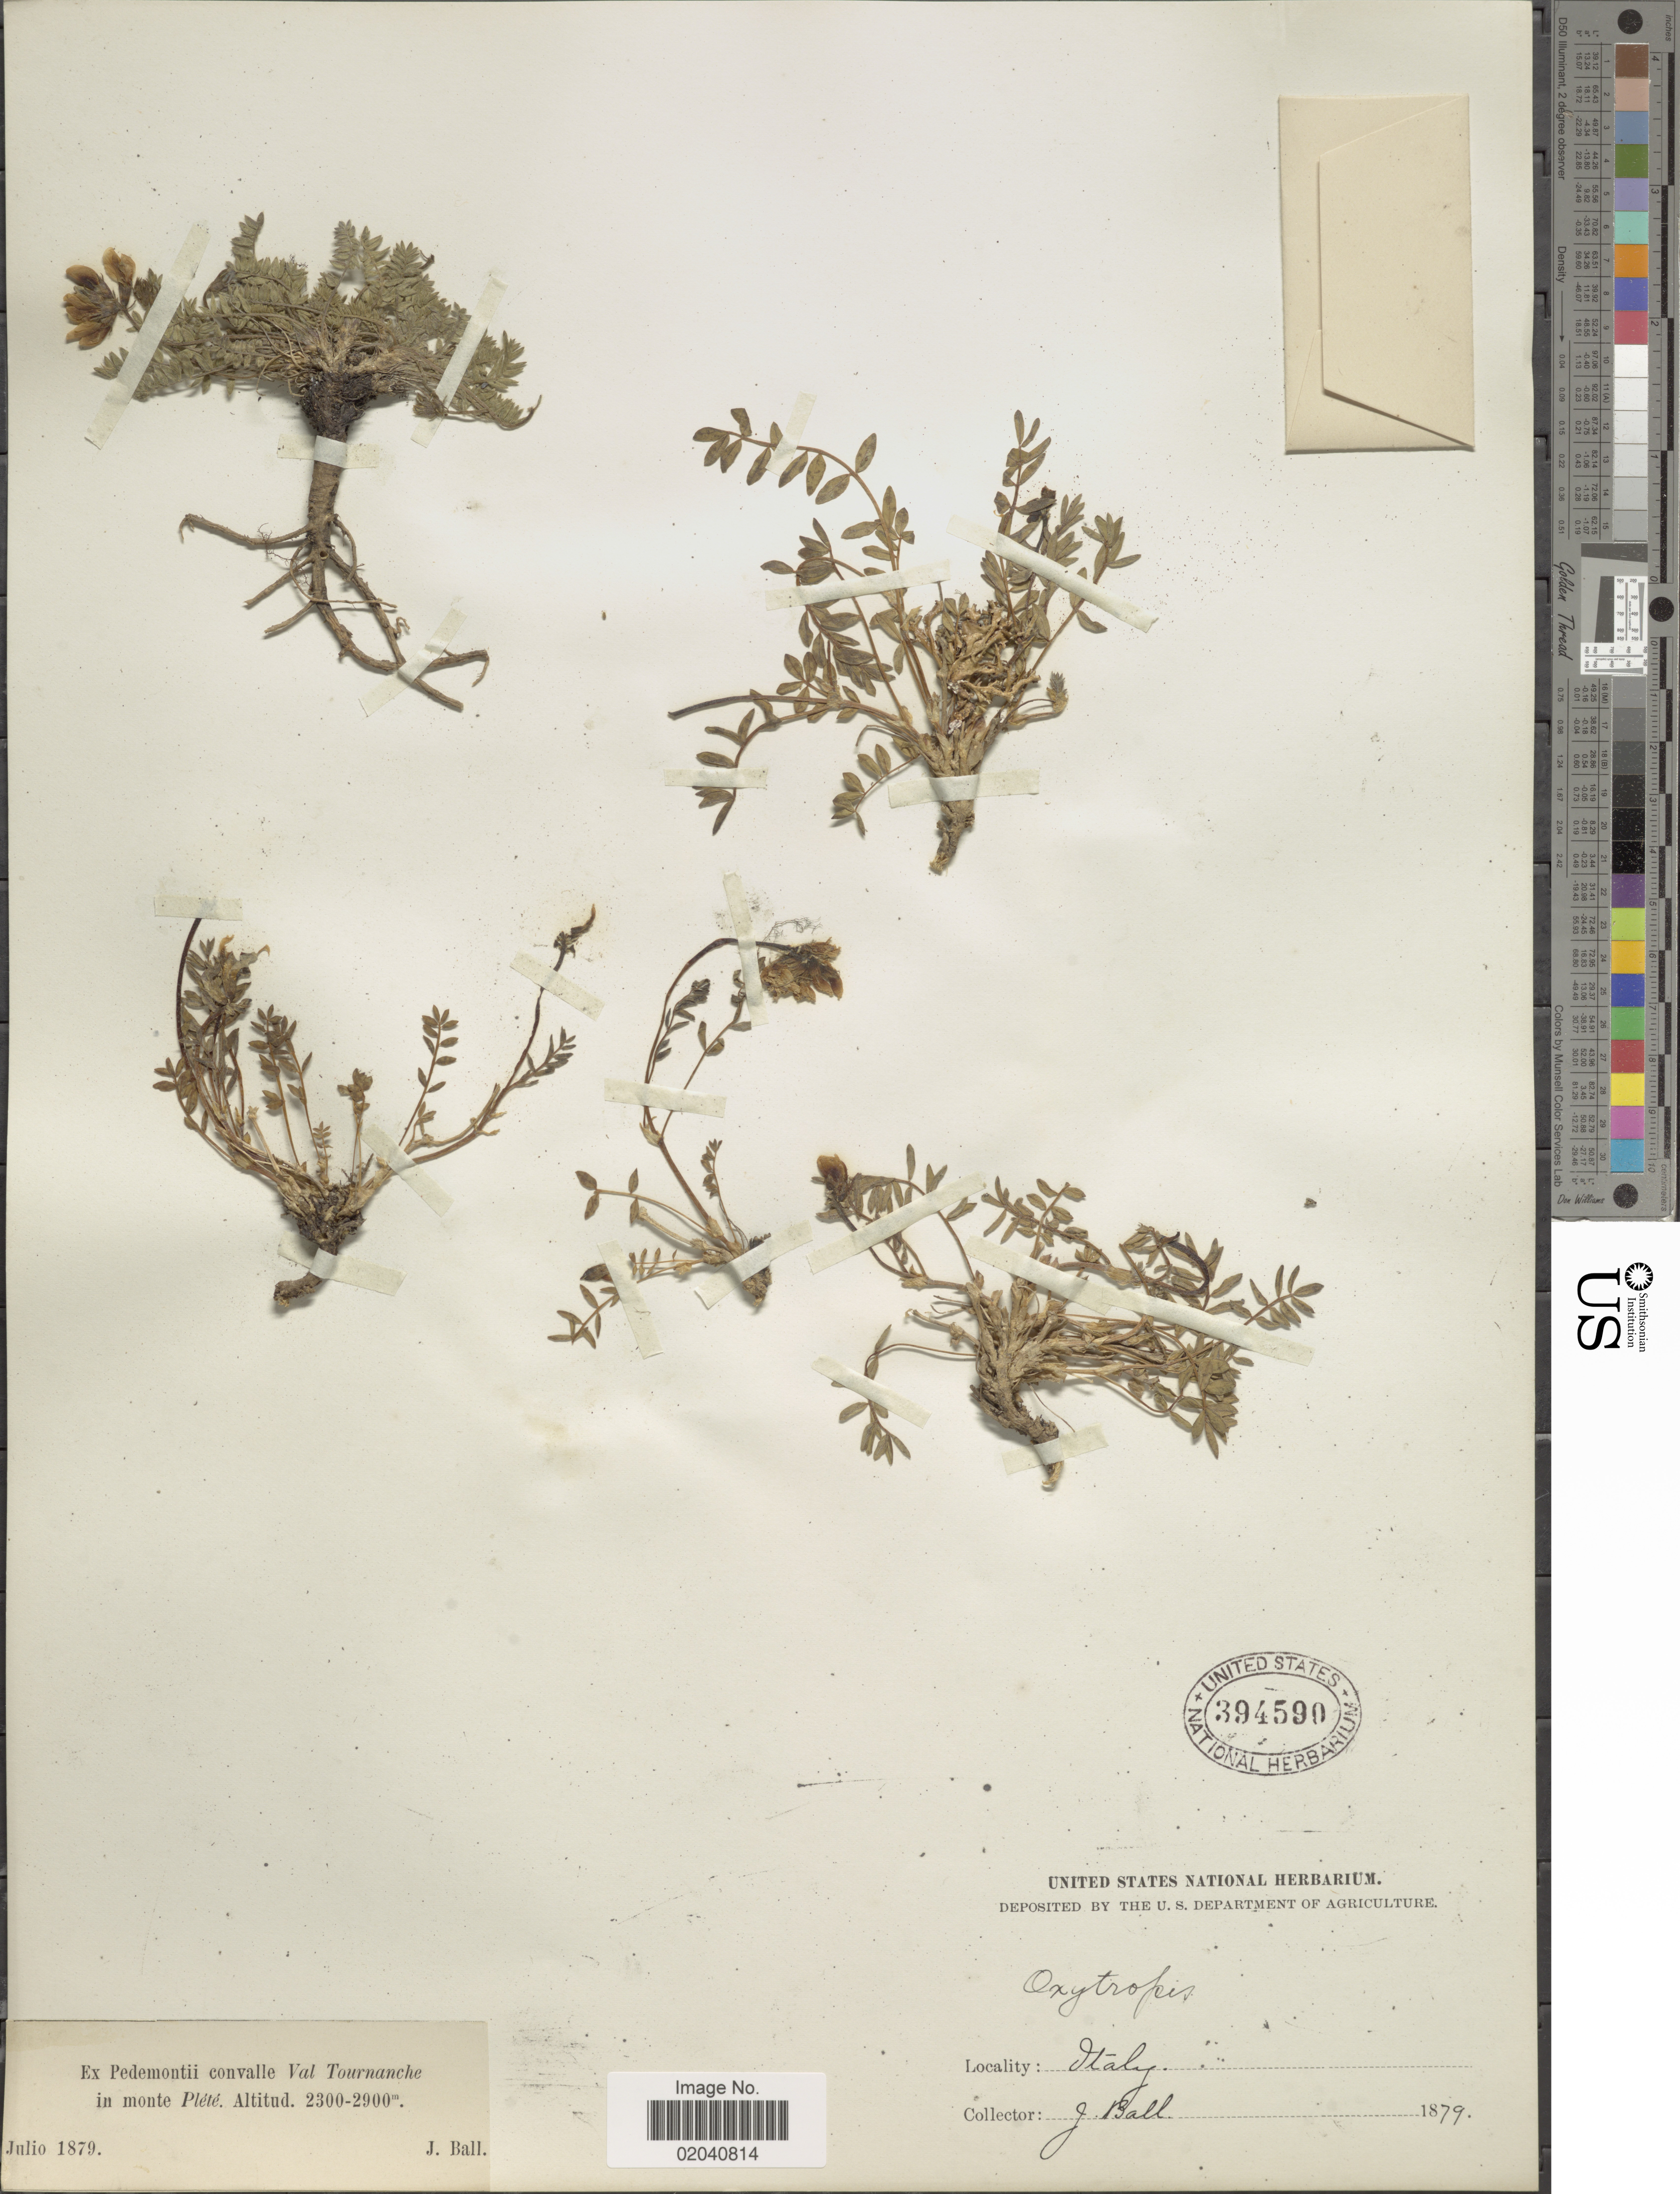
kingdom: Plantae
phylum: Tracheophyta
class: Magnoliopsida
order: Fabales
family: Fabaceae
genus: Oxytropis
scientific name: Oxytropis sp.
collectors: J. Ball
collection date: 1879-07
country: Italy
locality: Pedemontii convalle Val Tournanche in monte Plété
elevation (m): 2300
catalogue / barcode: US 394590